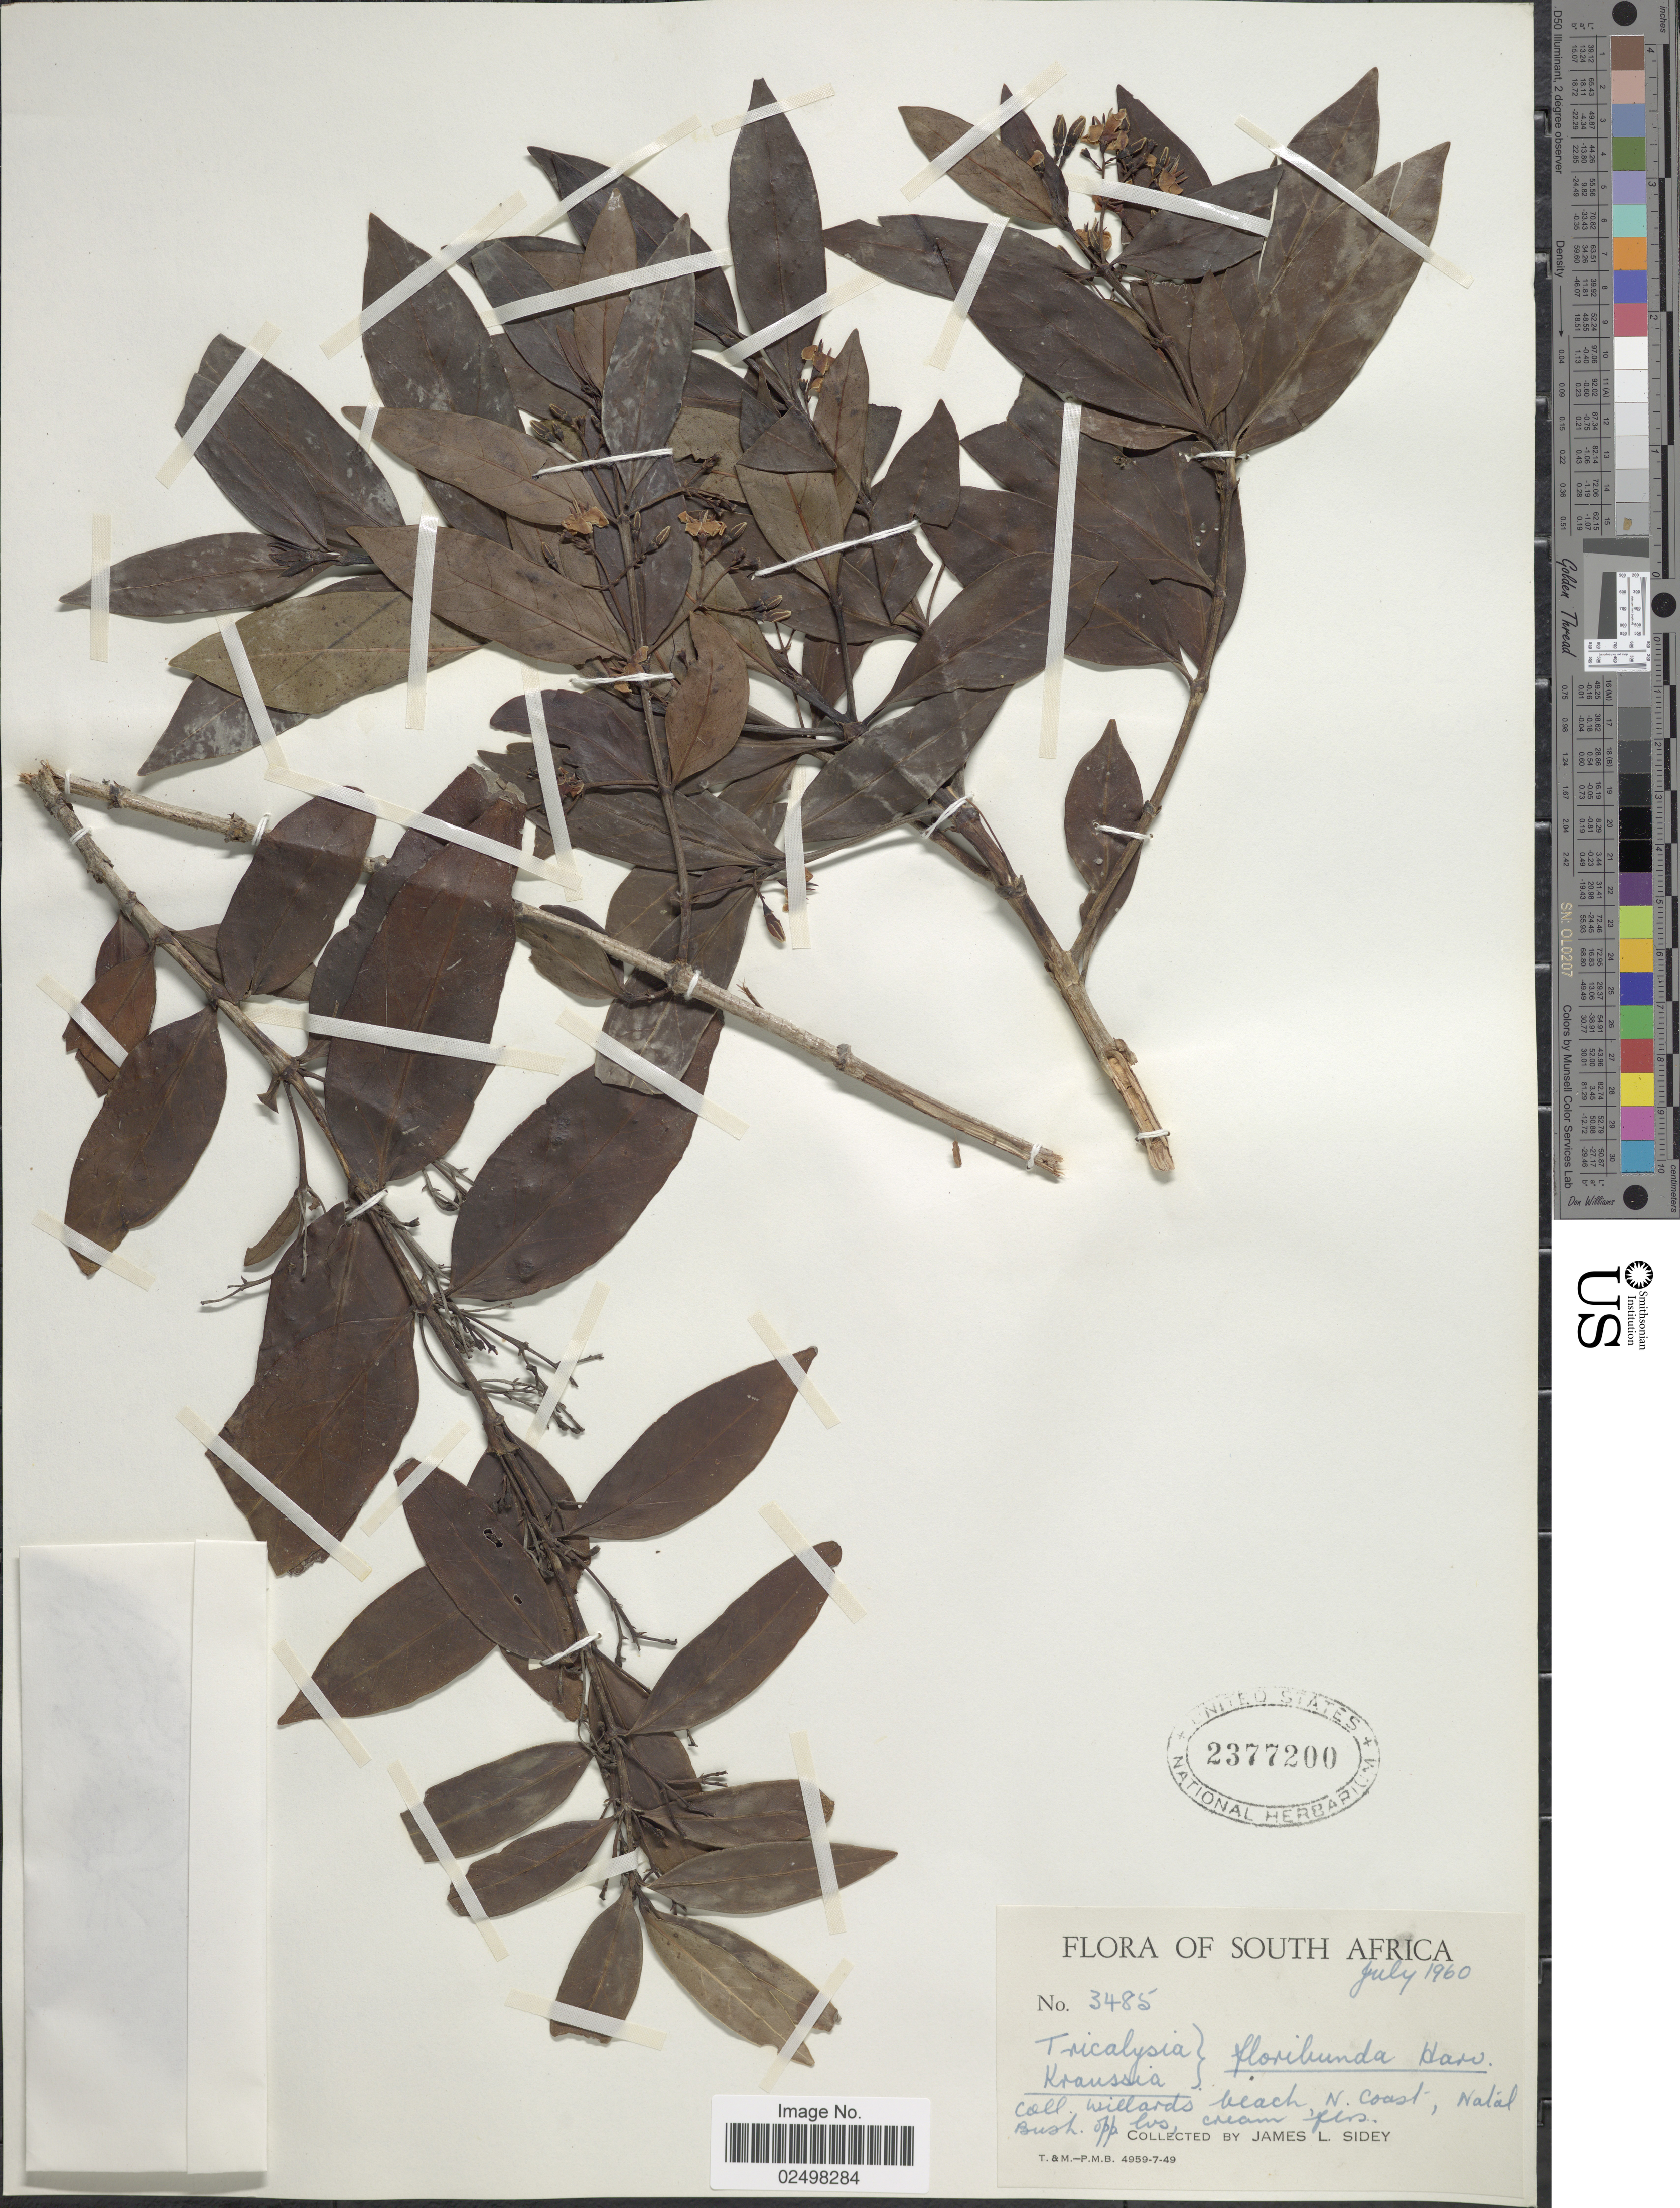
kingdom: Plantae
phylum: Tracheophyta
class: Magnoliopsida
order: Gentianales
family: Rubiaceae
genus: Kraussia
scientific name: Kraussia floribunda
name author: Harv.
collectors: J. L. Sidey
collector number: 3485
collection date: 1960-07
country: South Africa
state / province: KwaZulu-Natal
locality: Coll. Willards beach, N. Coast, Natal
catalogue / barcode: US 2377200